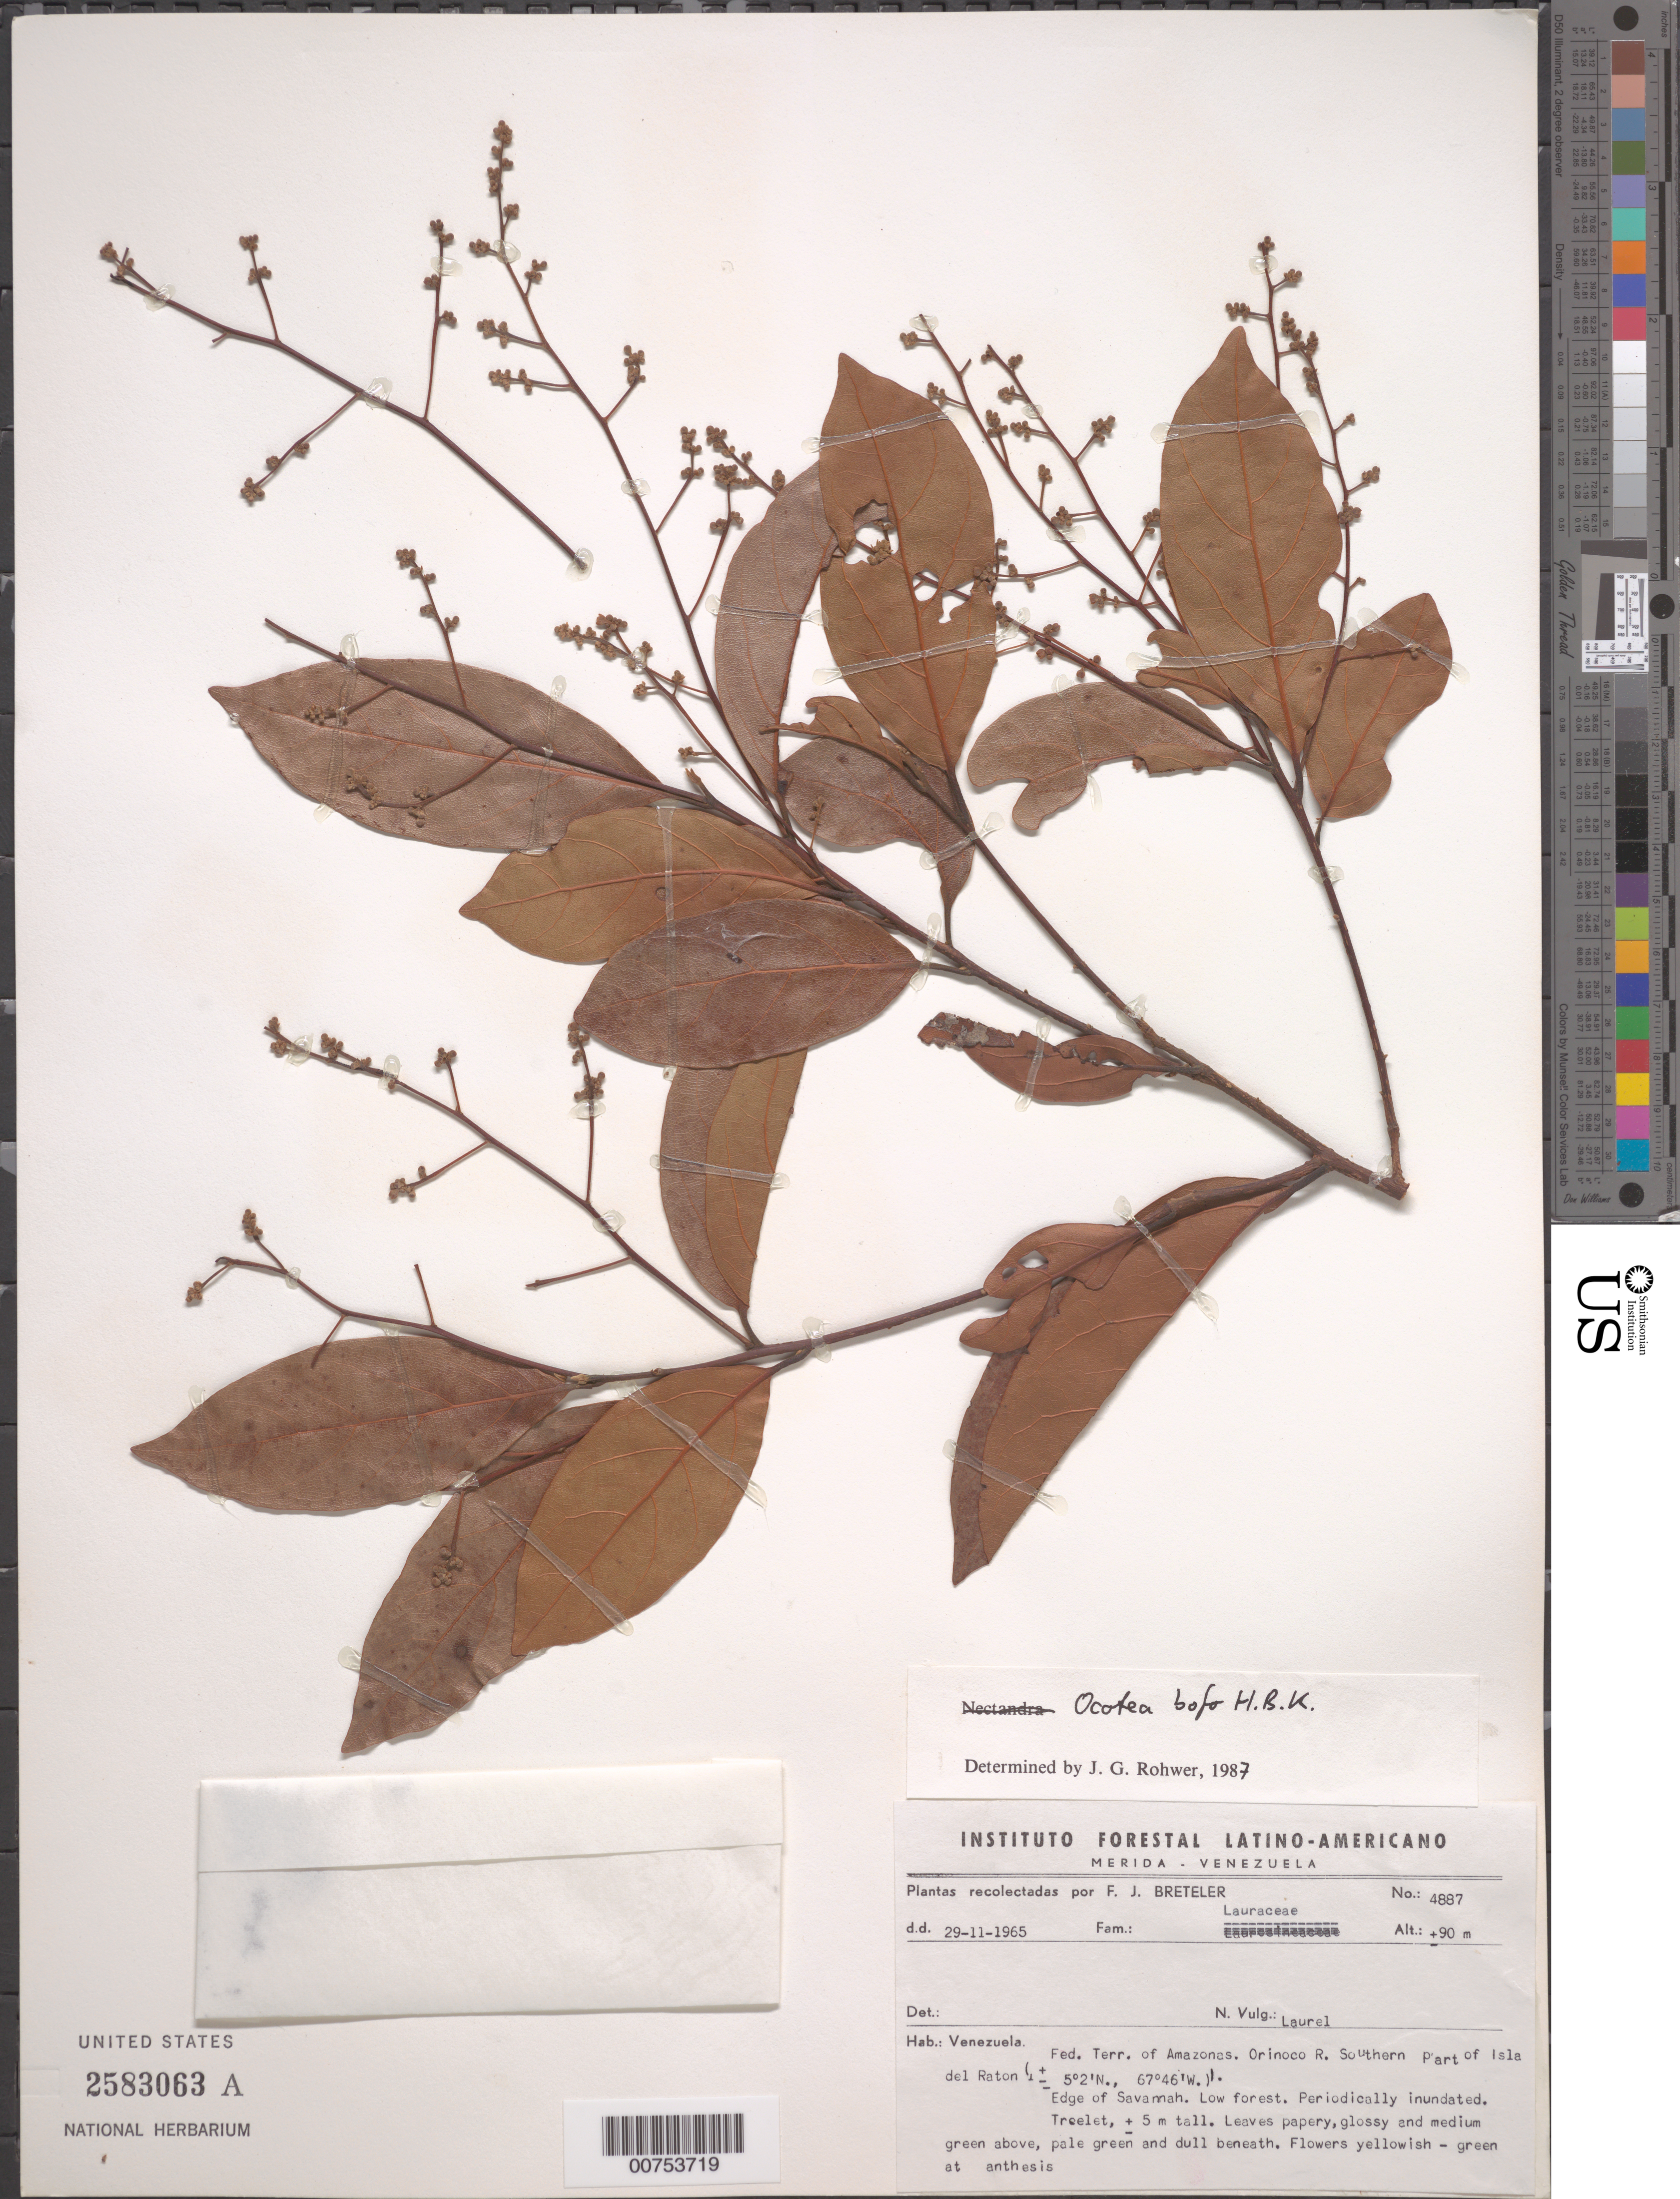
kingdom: Plantae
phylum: Tracheophyta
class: Magnoliopsida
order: Laurales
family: Lauraceae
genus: Ocotea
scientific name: Ocotea bofo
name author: Kunth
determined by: Rohwer, J. G.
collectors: F. J. Breteler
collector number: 4887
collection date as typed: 29-Nov-65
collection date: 1965-11-29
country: Venezuela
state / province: Amazonas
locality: Orinoco R., southern part of Isla del Raton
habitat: Edge of savanna, low forest, periodically flooded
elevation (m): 90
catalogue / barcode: US 2583063A